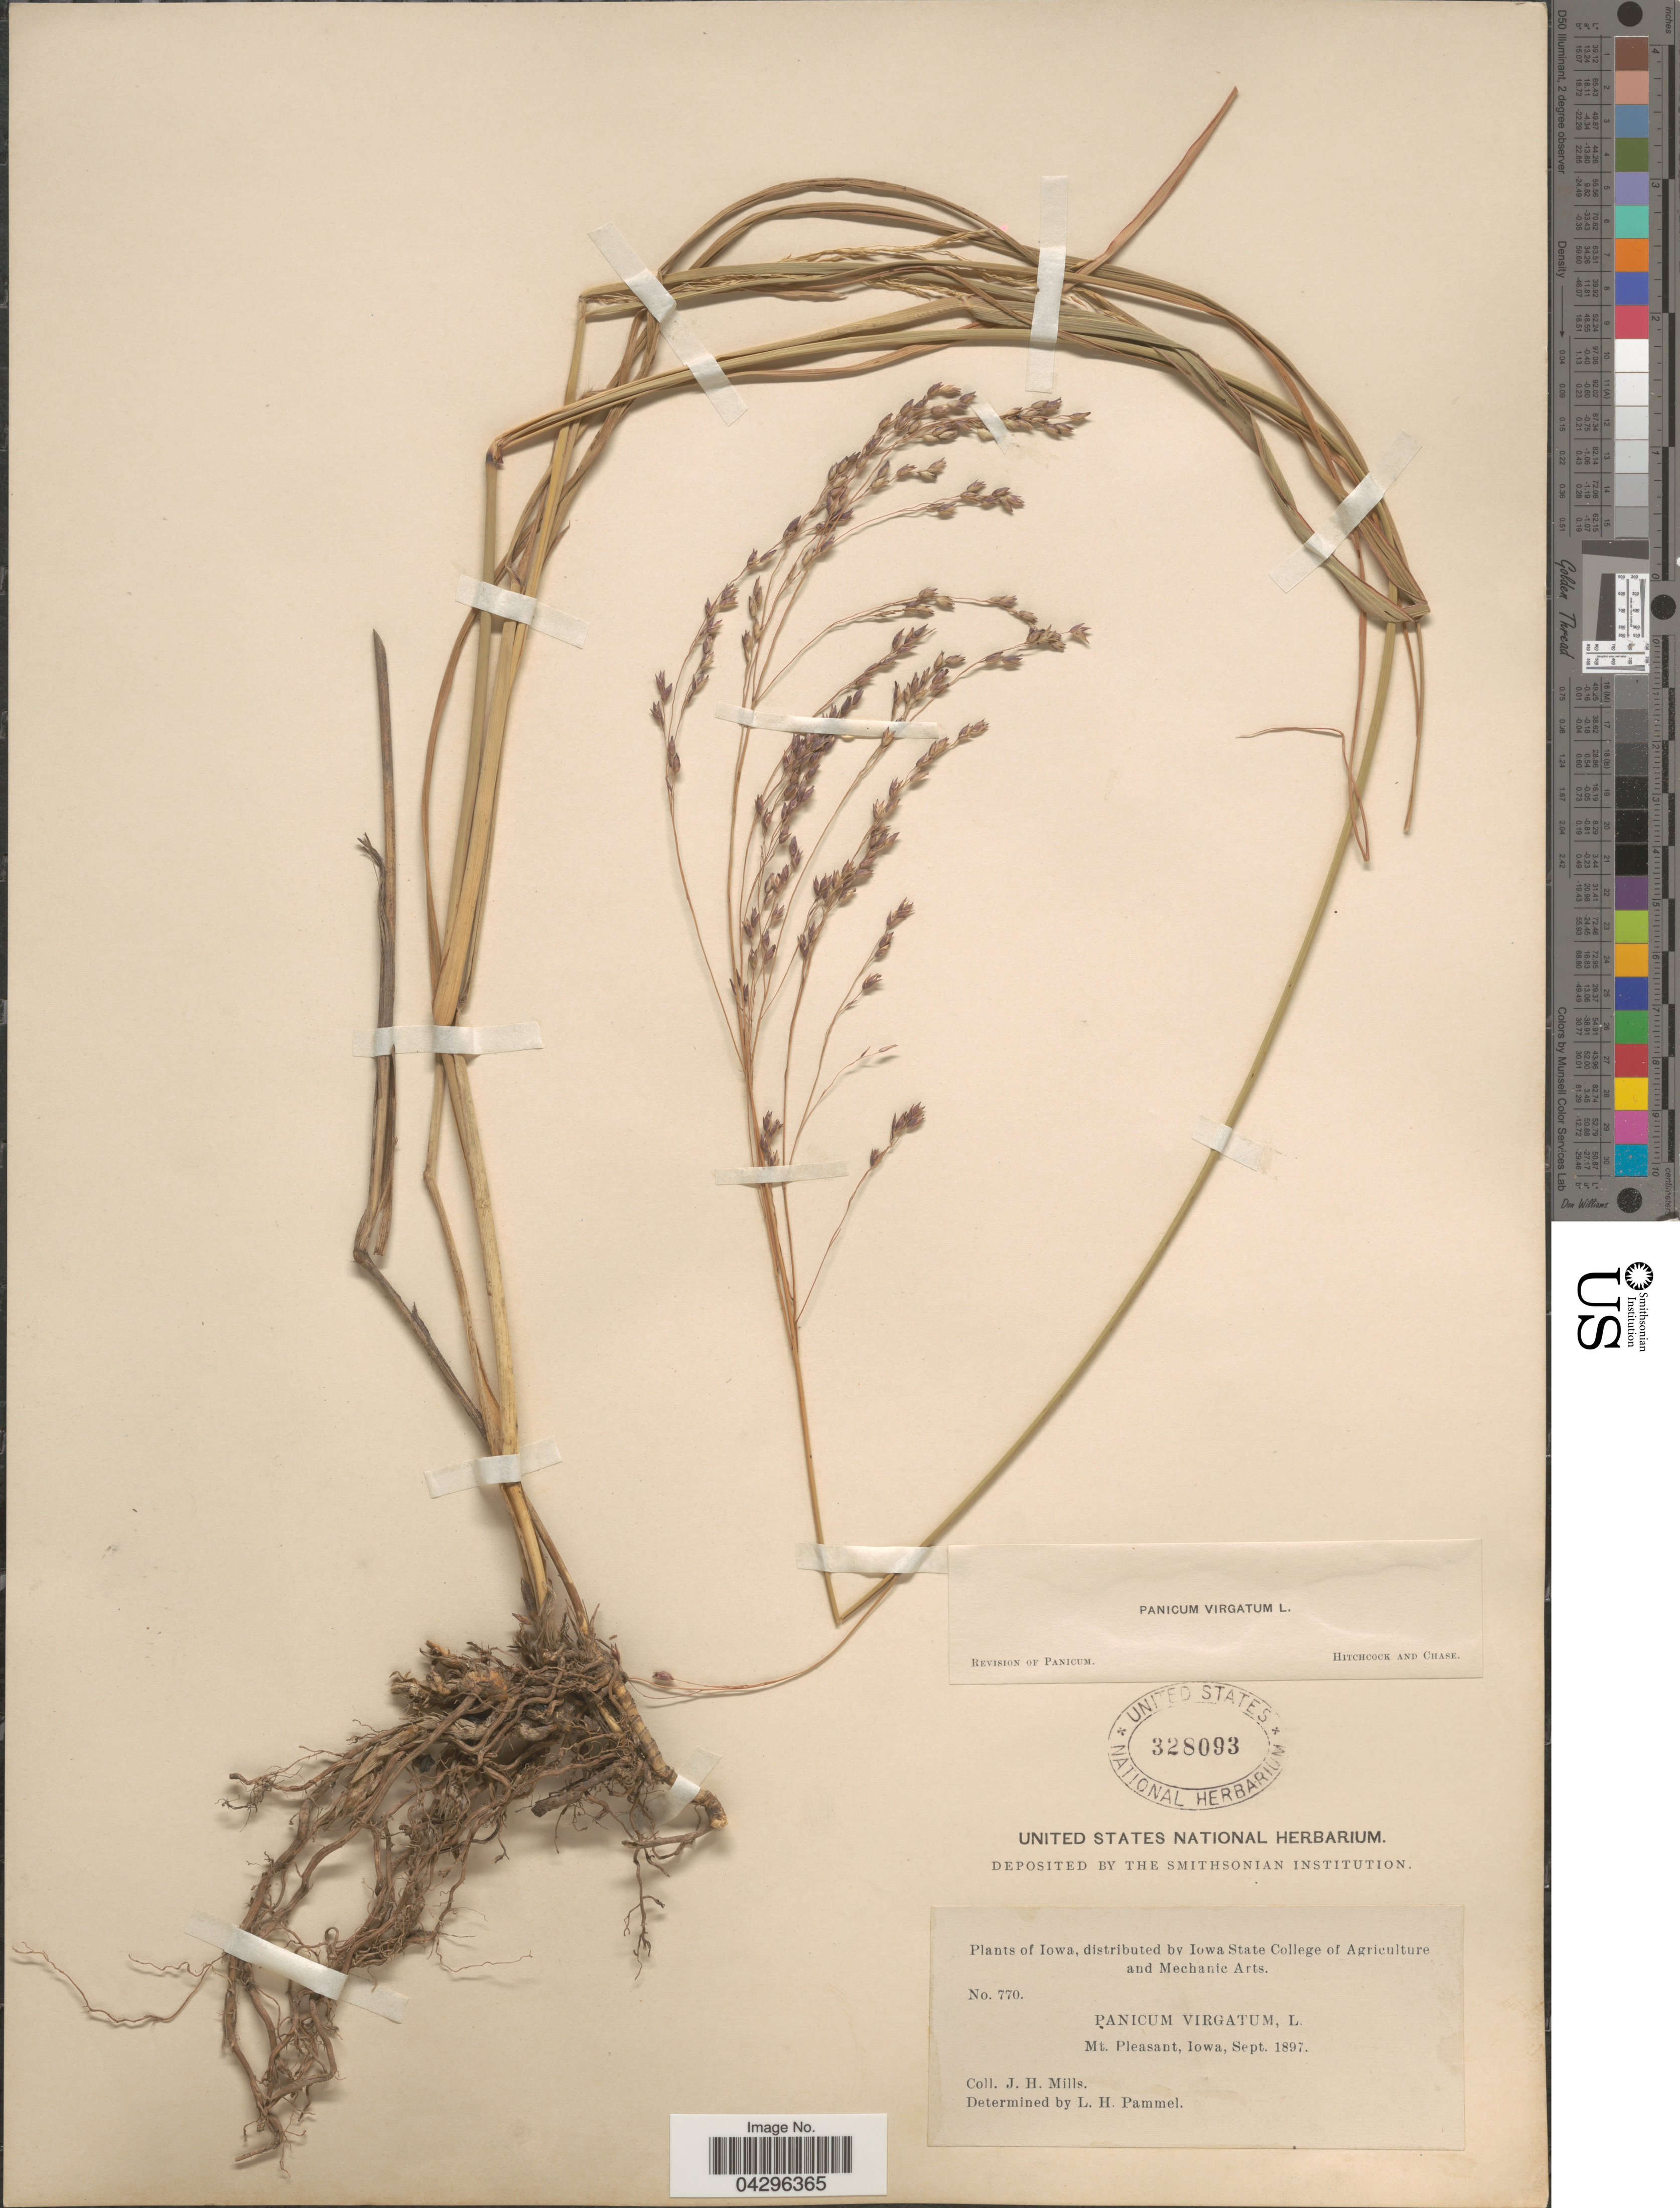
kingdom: Plantae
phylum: Tracheophyta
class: Liliopsida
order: Poales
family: Poaceae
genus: Panicum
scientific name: Panicum virgatum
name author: L.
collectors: J. Mills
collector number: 770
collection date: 1897-09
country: United States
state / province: Iowa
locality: Mt. Pleasant.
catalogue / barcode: US 328093